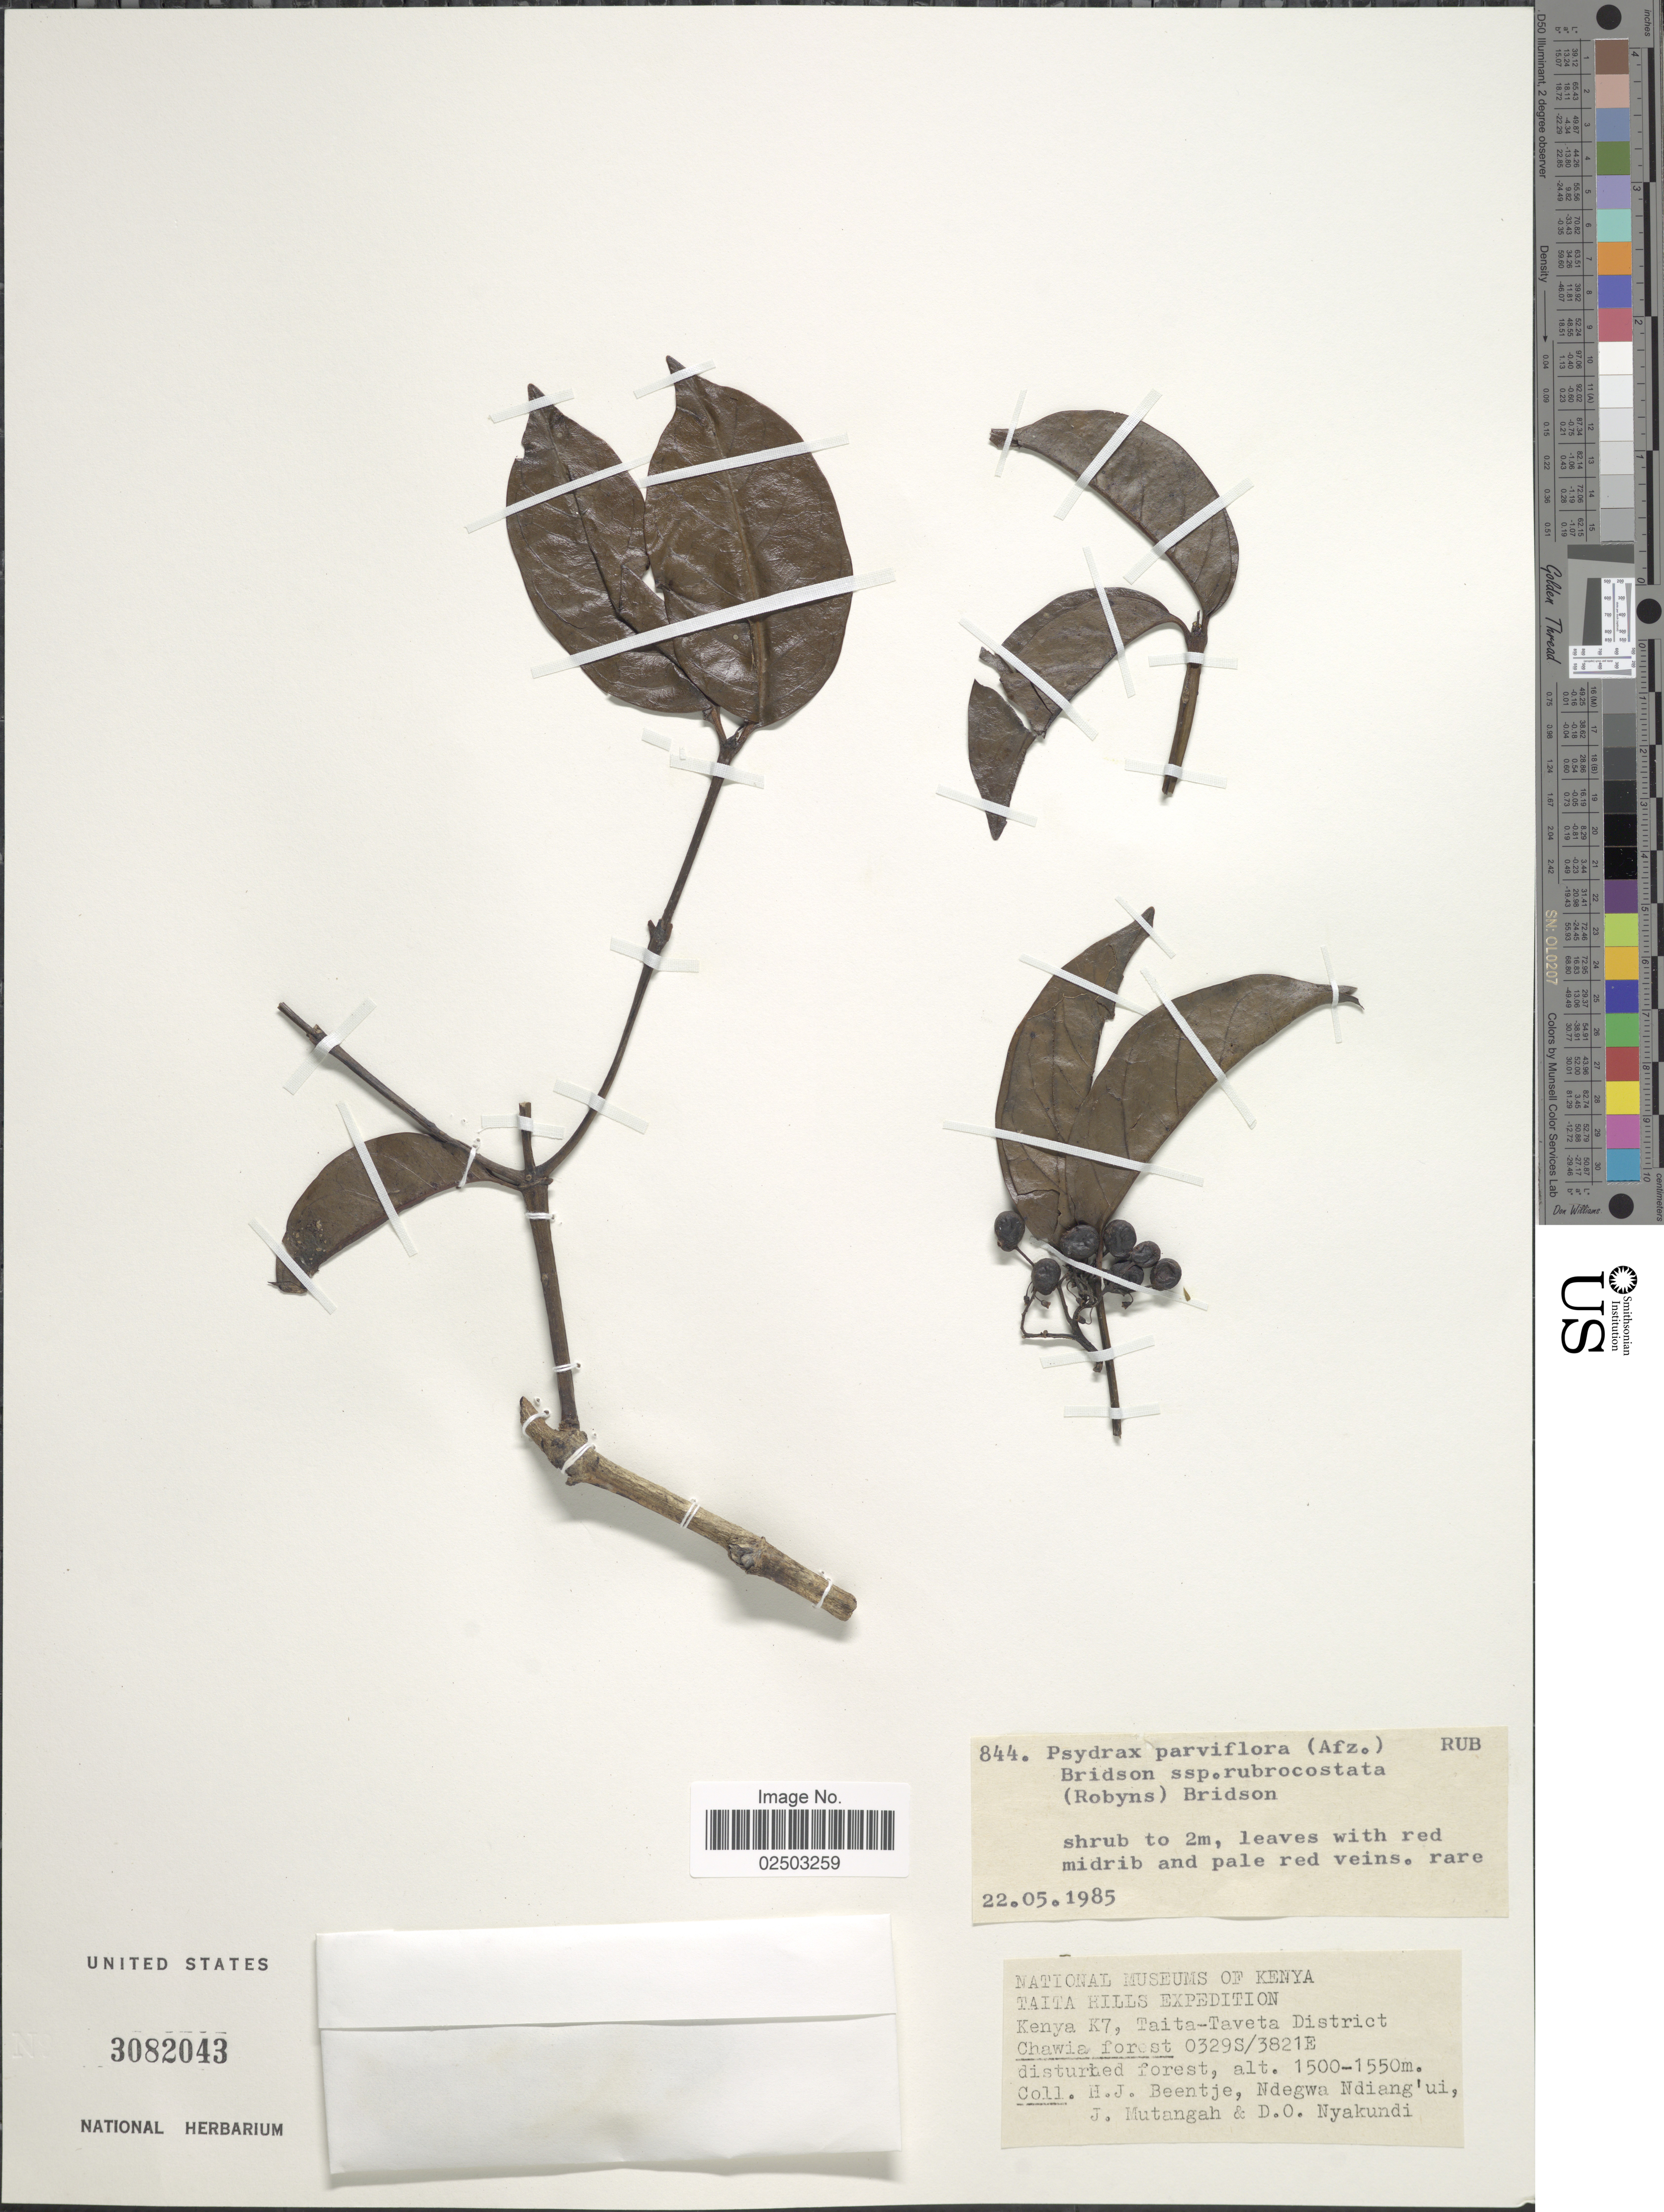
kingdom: Plantae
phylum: Tracheophyta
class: Magnoliopsida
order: Gentianales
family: Rubiaceae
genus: Canthium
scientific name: Canthium parviflorum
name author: Lam.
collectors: H. J. Beentje, Ndegwa Ndiang'ui, J. Mutangah & D. Nyakundi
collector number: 844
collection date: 1985-05-22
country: Kenya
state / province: Taita Taveta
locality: KenyaTaita Hills, Kenya K7, Taita-Taveta District, Chawia forest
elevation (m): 1500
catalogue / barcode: US 3082043